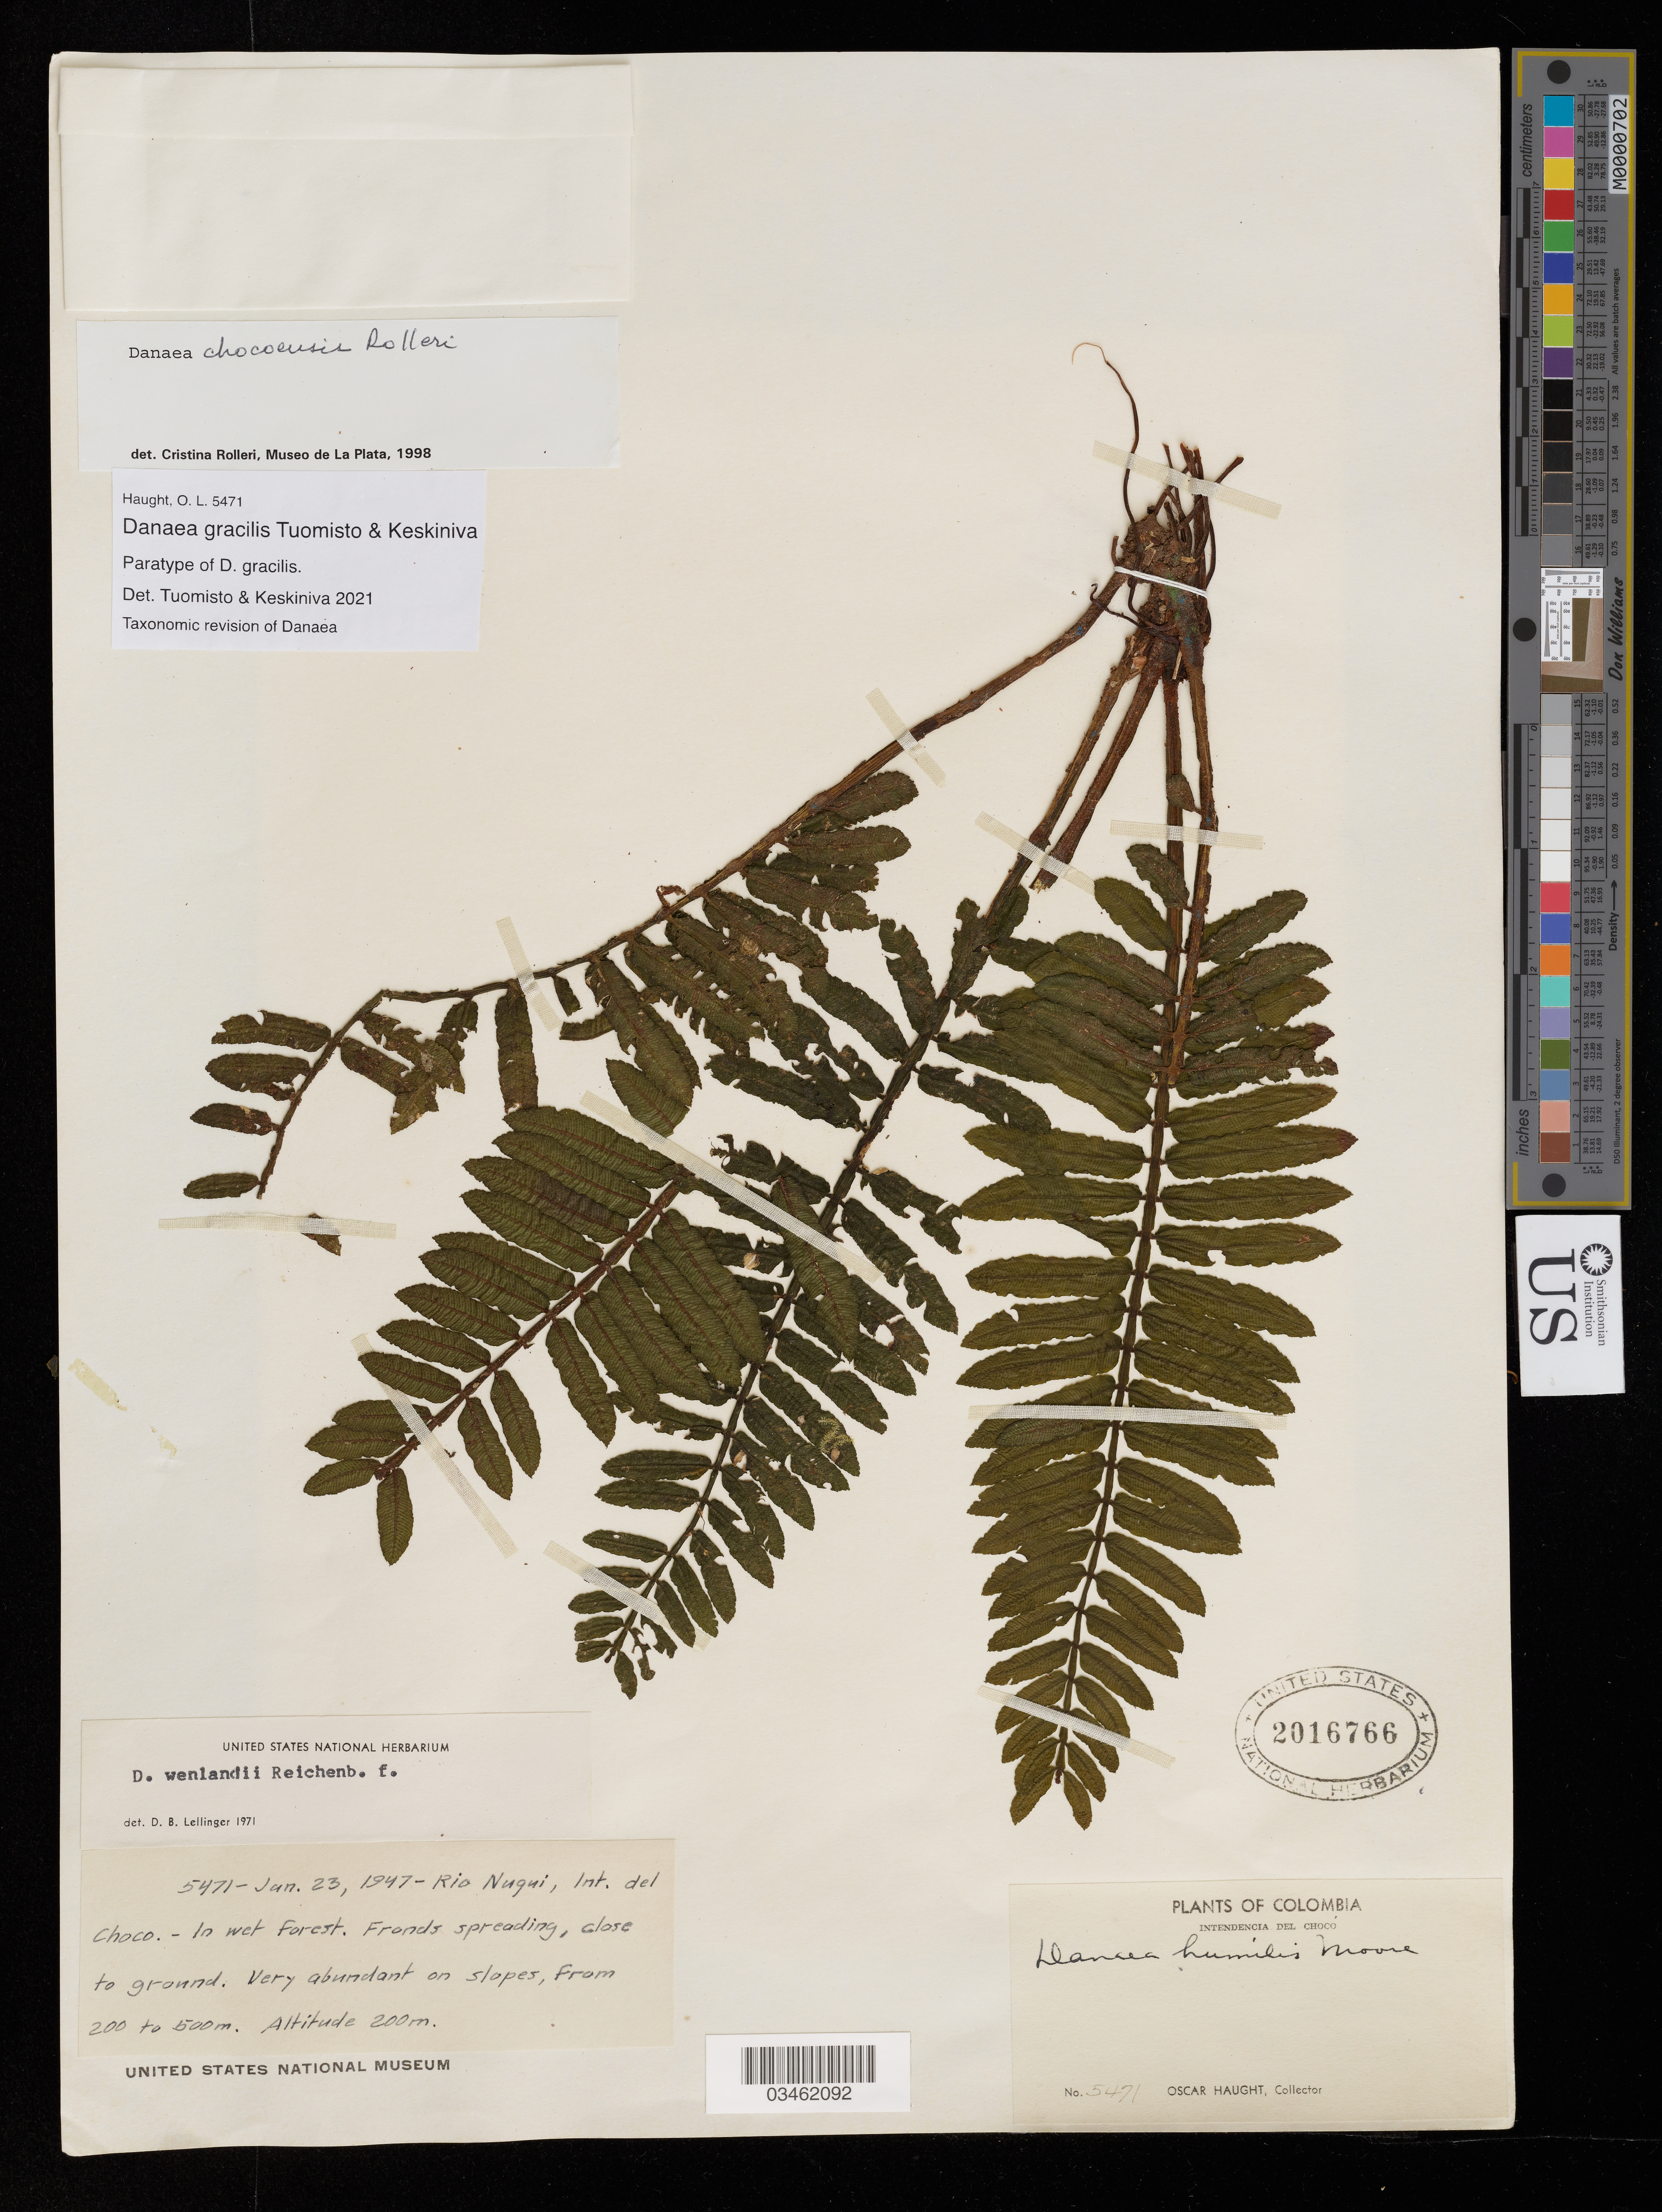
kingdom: Plantae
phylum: Tracheophyta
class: Polypodiopsida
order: Marattiales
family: Marattiaceae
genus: Danaea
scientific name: Danaea gracilis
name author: Tuomisto & Keskiniva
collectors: O. L. Haught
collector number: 5471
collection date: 1947-01-23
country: Colombia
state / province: Chocó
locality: Intendencia del Choco. Rio Nuqui.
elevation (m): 200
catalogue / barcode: US 2016766